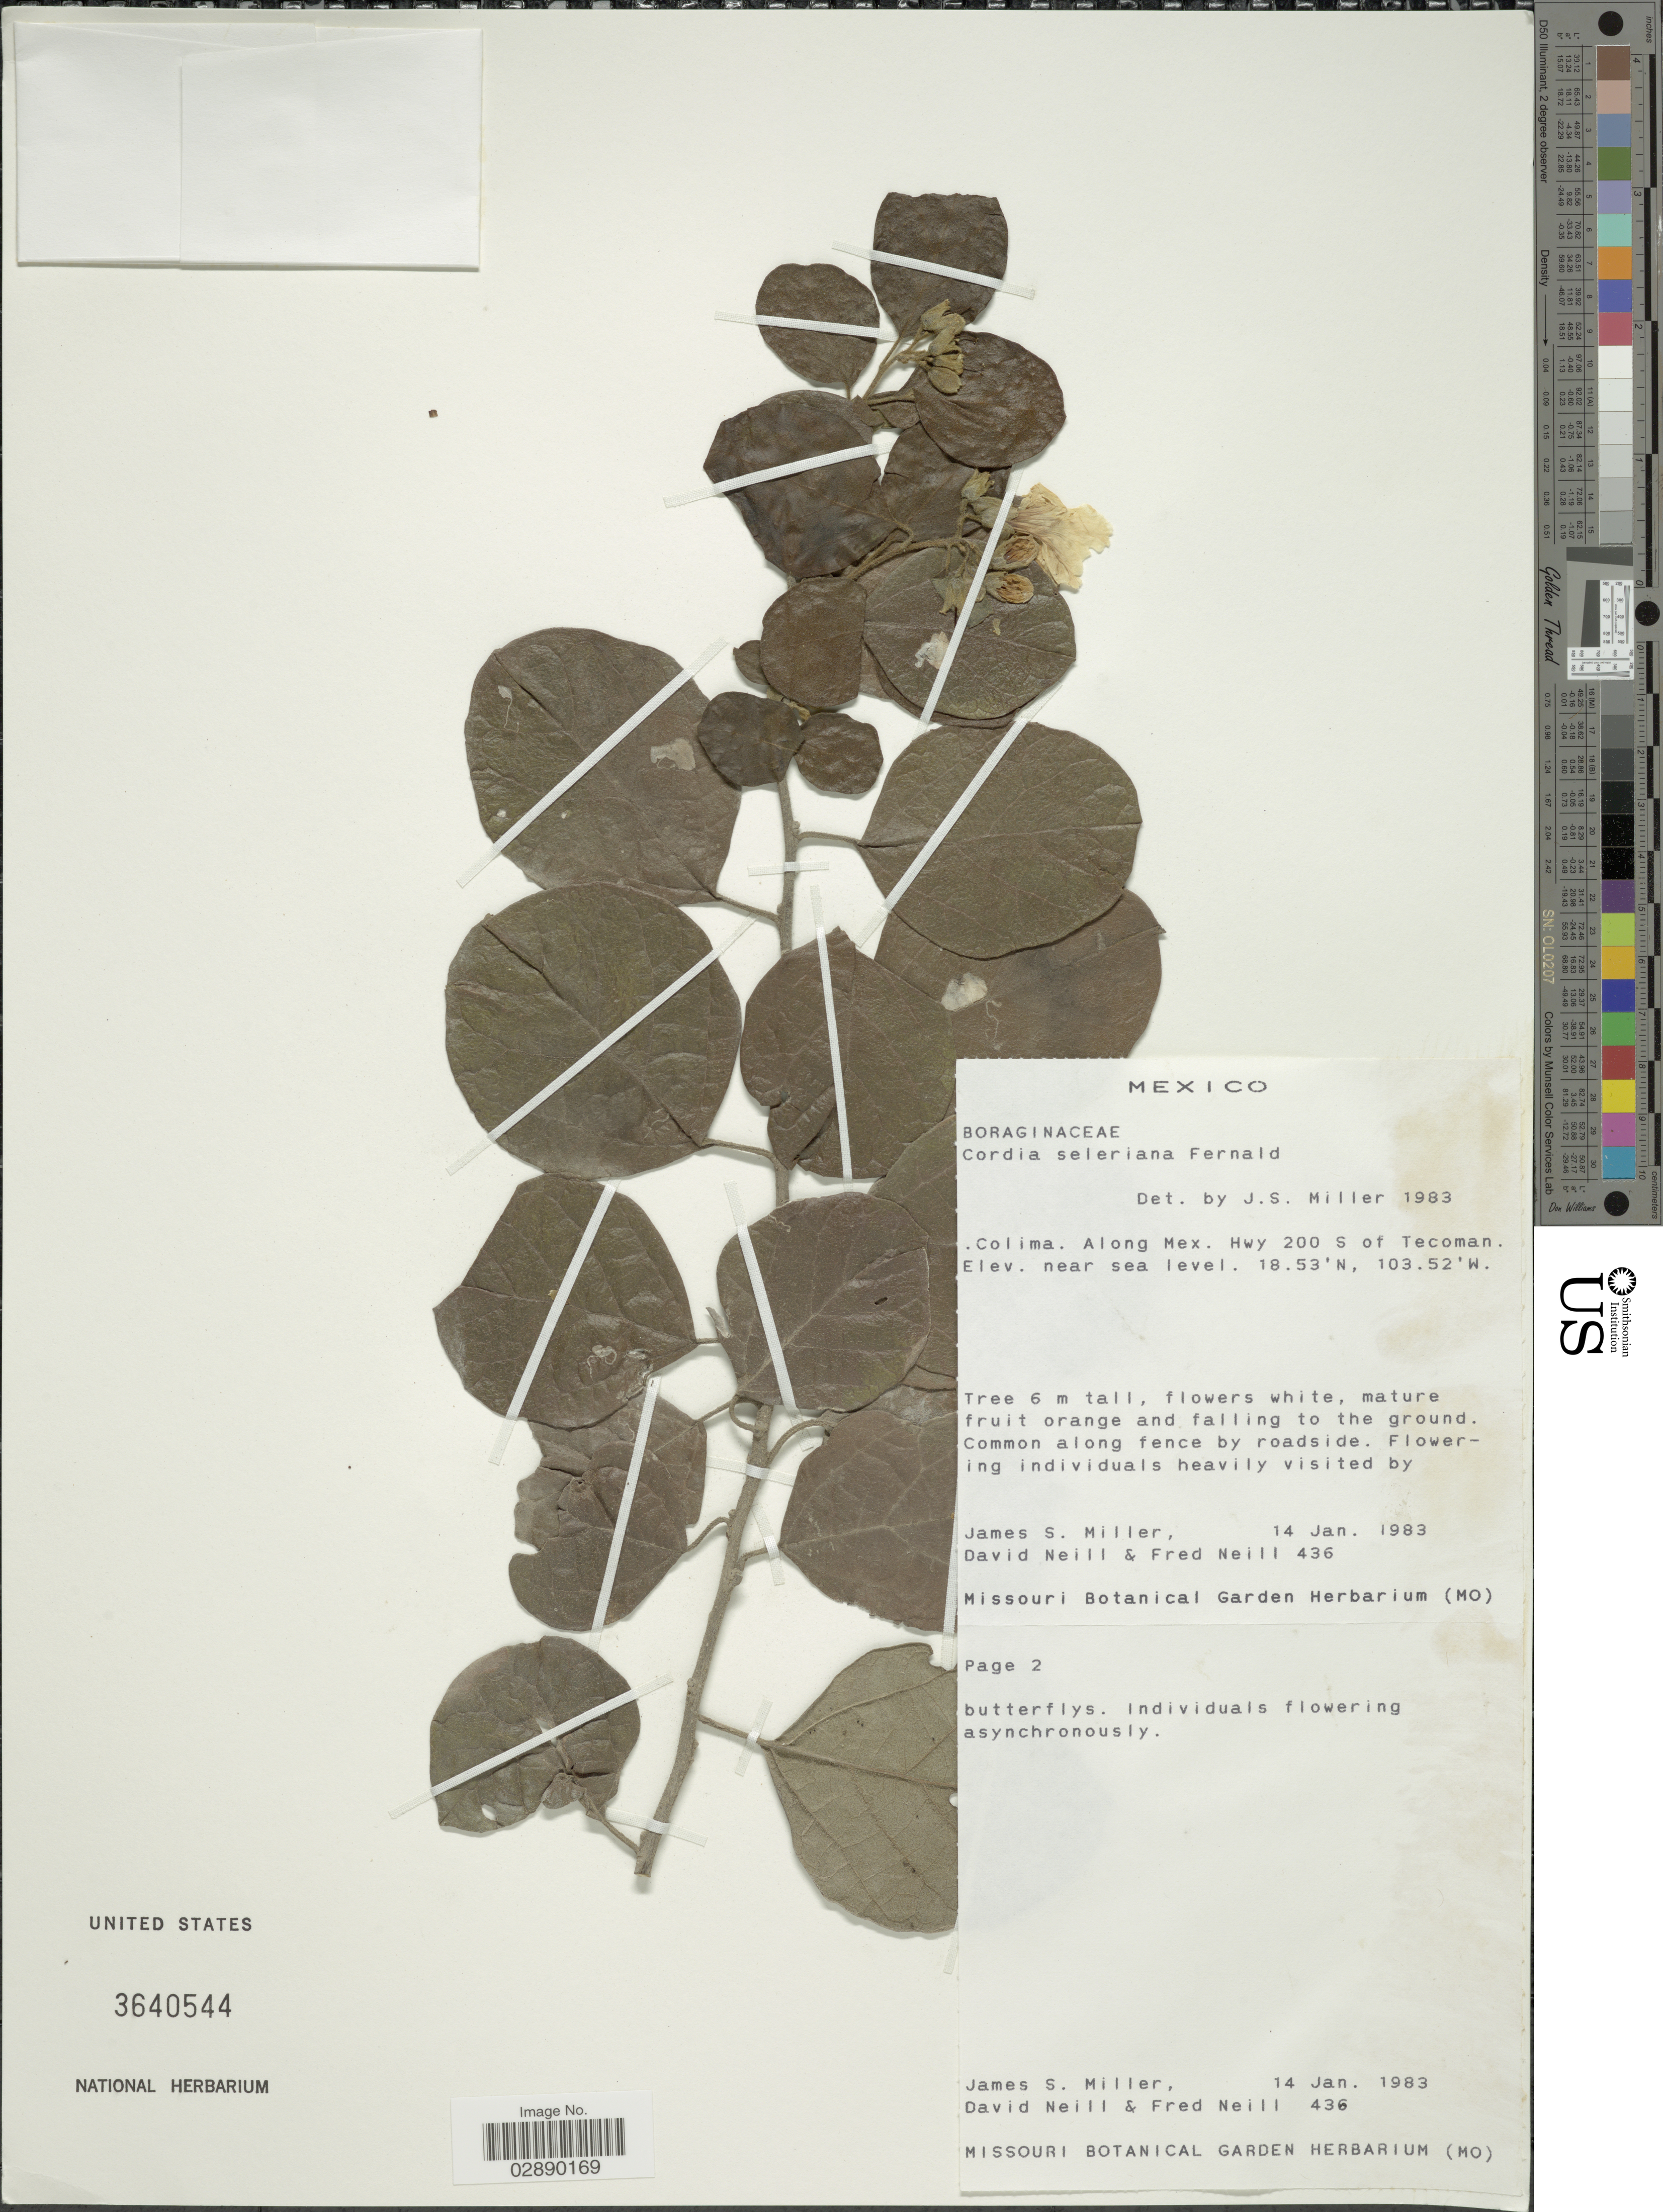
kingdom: Plantae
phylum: Tracheophyta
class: Magnoliopsida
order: Boraginales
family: Cordiaceae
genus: Cordia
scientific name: Cordia seleriana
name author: Fernald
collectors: J. S. Miller, D. Neill & F. Neill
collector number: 436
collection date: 1983-01-14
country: Mexico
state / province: Colima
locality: Along Mex. Hwy 200 S of Tecoman.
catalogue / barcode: US 3640544